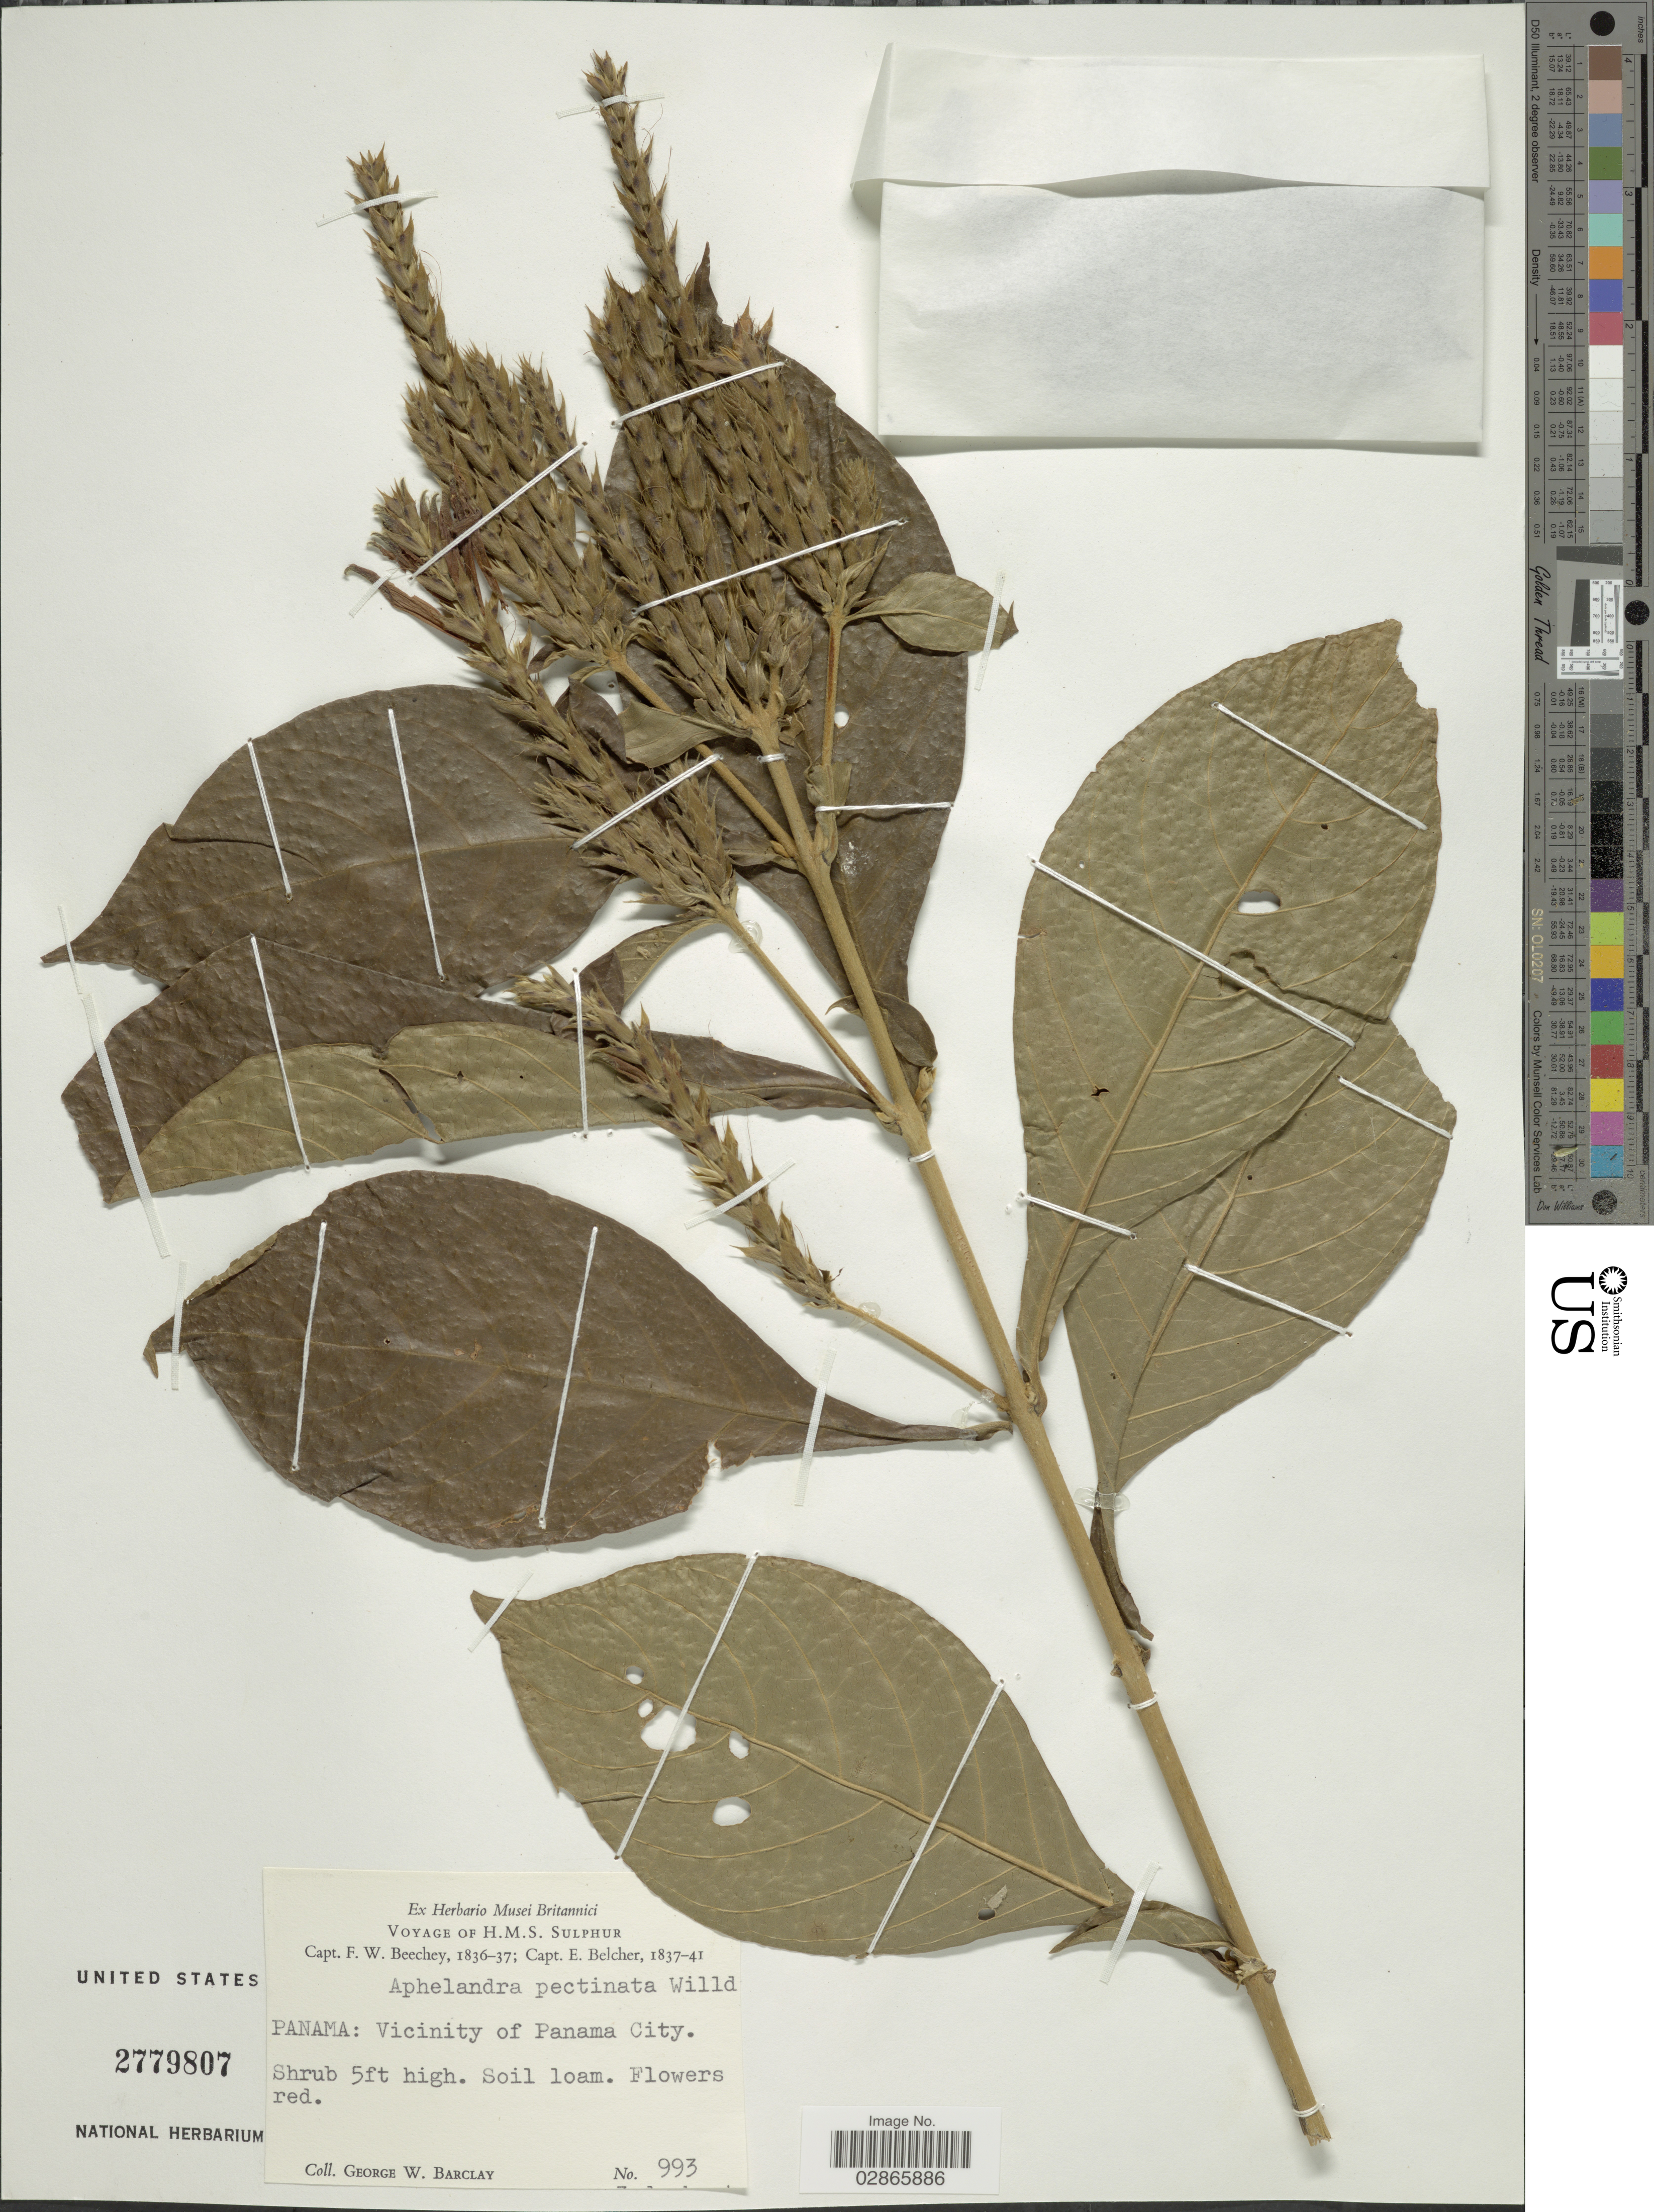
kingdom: Plantae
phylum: Tracheophyta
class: Magnoliopsida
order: Lamiales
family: Acanthaceae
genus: Aphelandra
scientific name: Aphelandra deppeana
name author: Schltdl. & Cham.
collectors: G. W. Barclay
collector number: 993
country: Panama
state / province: Panamá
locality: Vicinity of Panama City.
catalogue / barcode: US 2779807